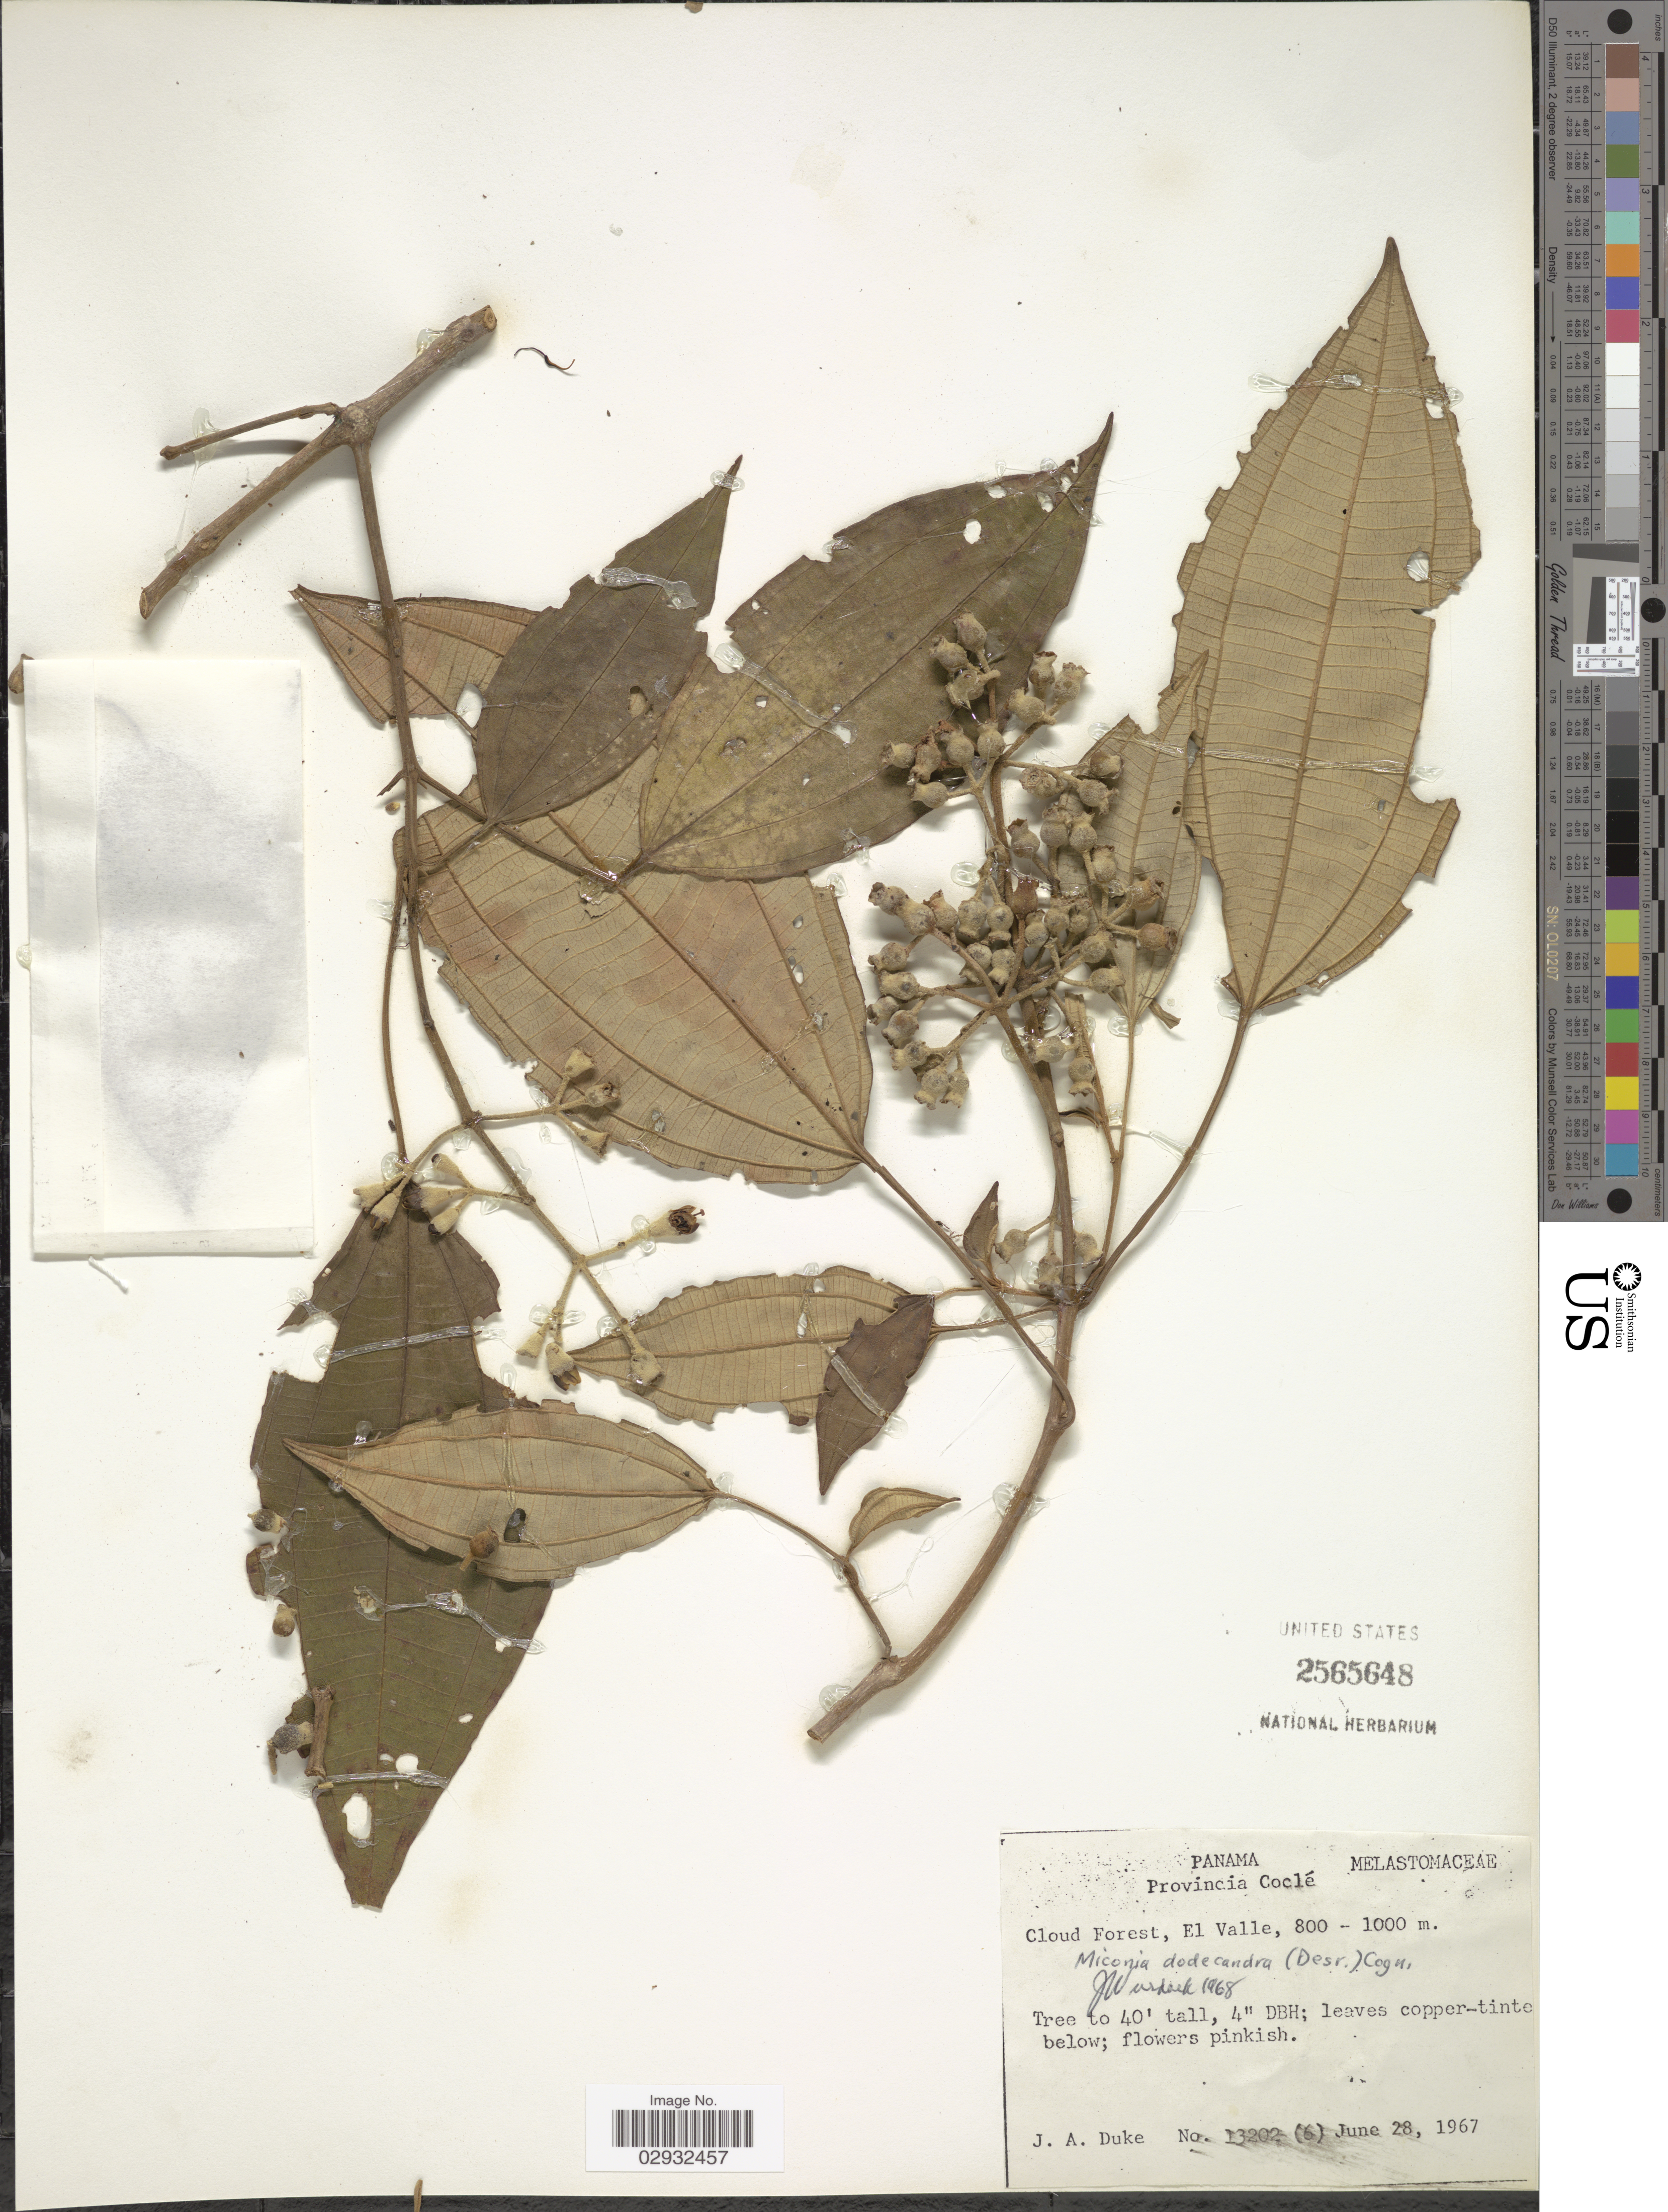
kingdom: Plantae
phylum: Tracheophyta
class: Magnoliopsida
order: Myrtales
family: Melastomataceae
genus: Miconia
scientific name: Miconia dodecandra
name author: Cogn.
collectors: J. A. Duke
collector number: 13202 (6)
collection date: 1967-06-28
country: Panama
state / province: Coclé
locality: Cloud Forest, El Valle.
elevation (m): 800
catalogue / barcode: US 2565648